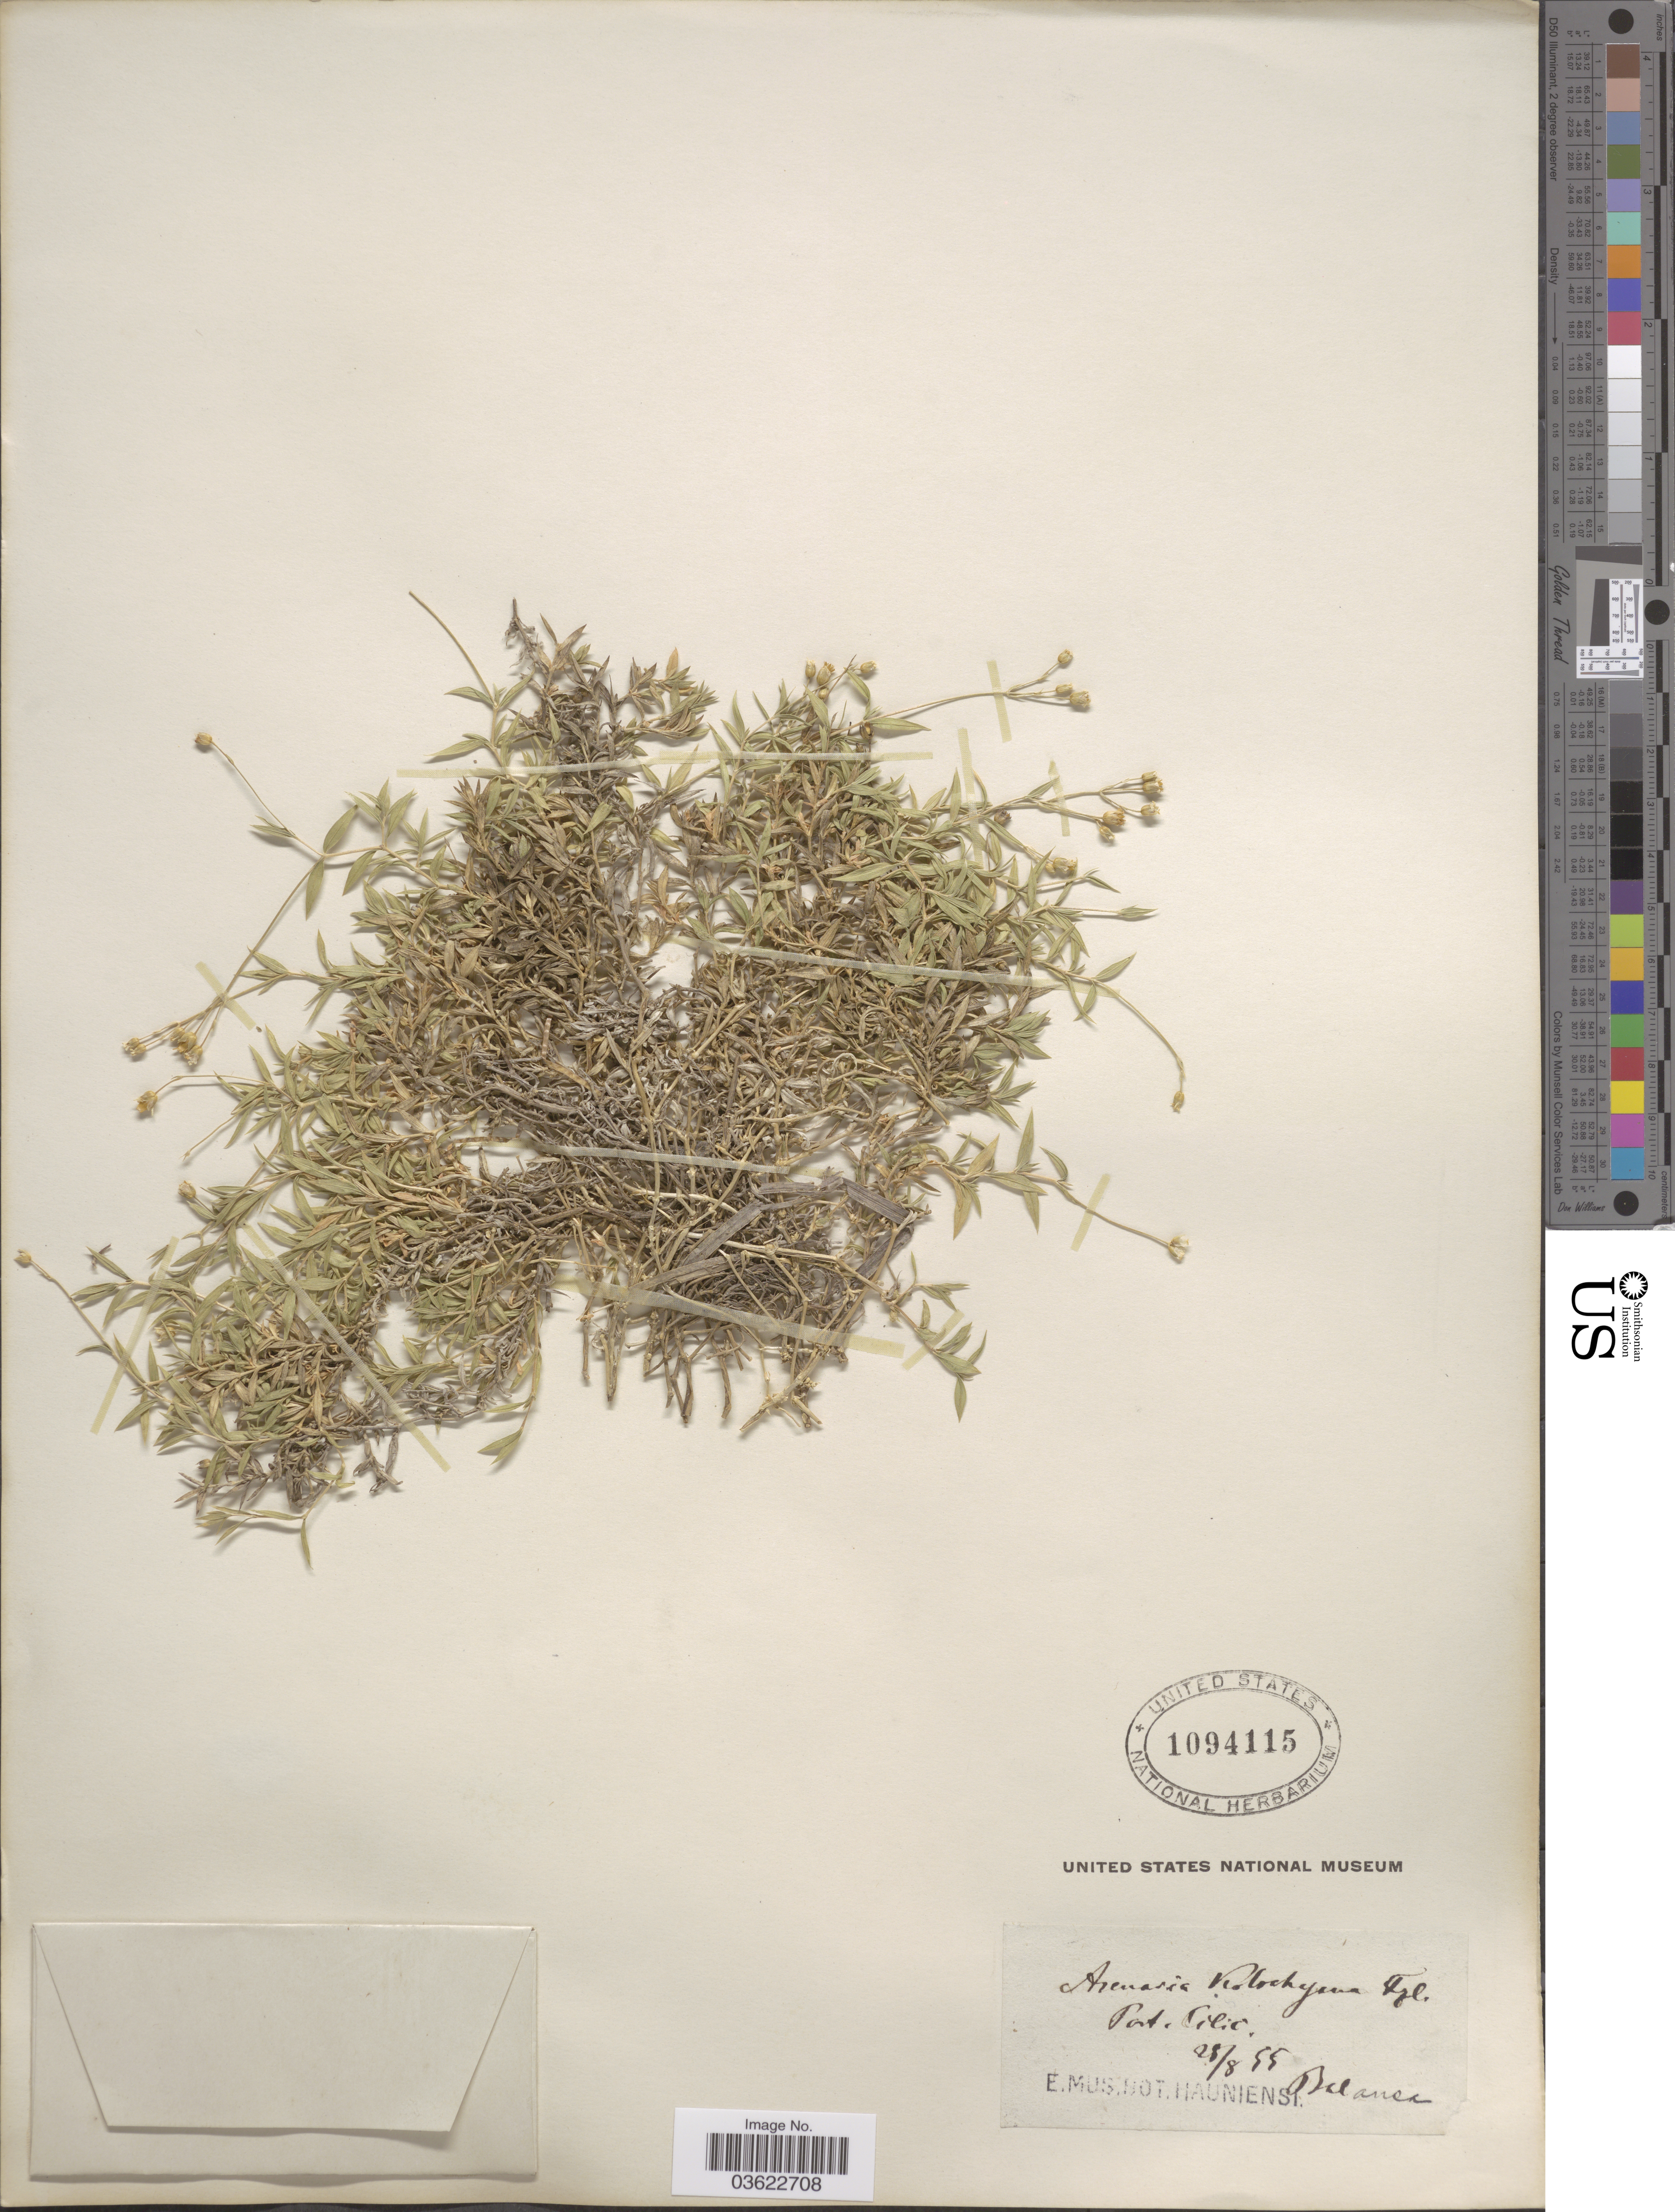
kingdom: Plantae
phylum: Tracheophyta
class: Magnoliopsida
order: Caryophyllales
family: Caryophyllaceae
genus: Arenaria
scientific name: Arenaria sp.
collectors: -. Balansa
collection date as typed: Transcribed d/m/y: 28/8/55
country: Turkey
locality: Port. Cilic.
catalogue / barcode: US 1094115